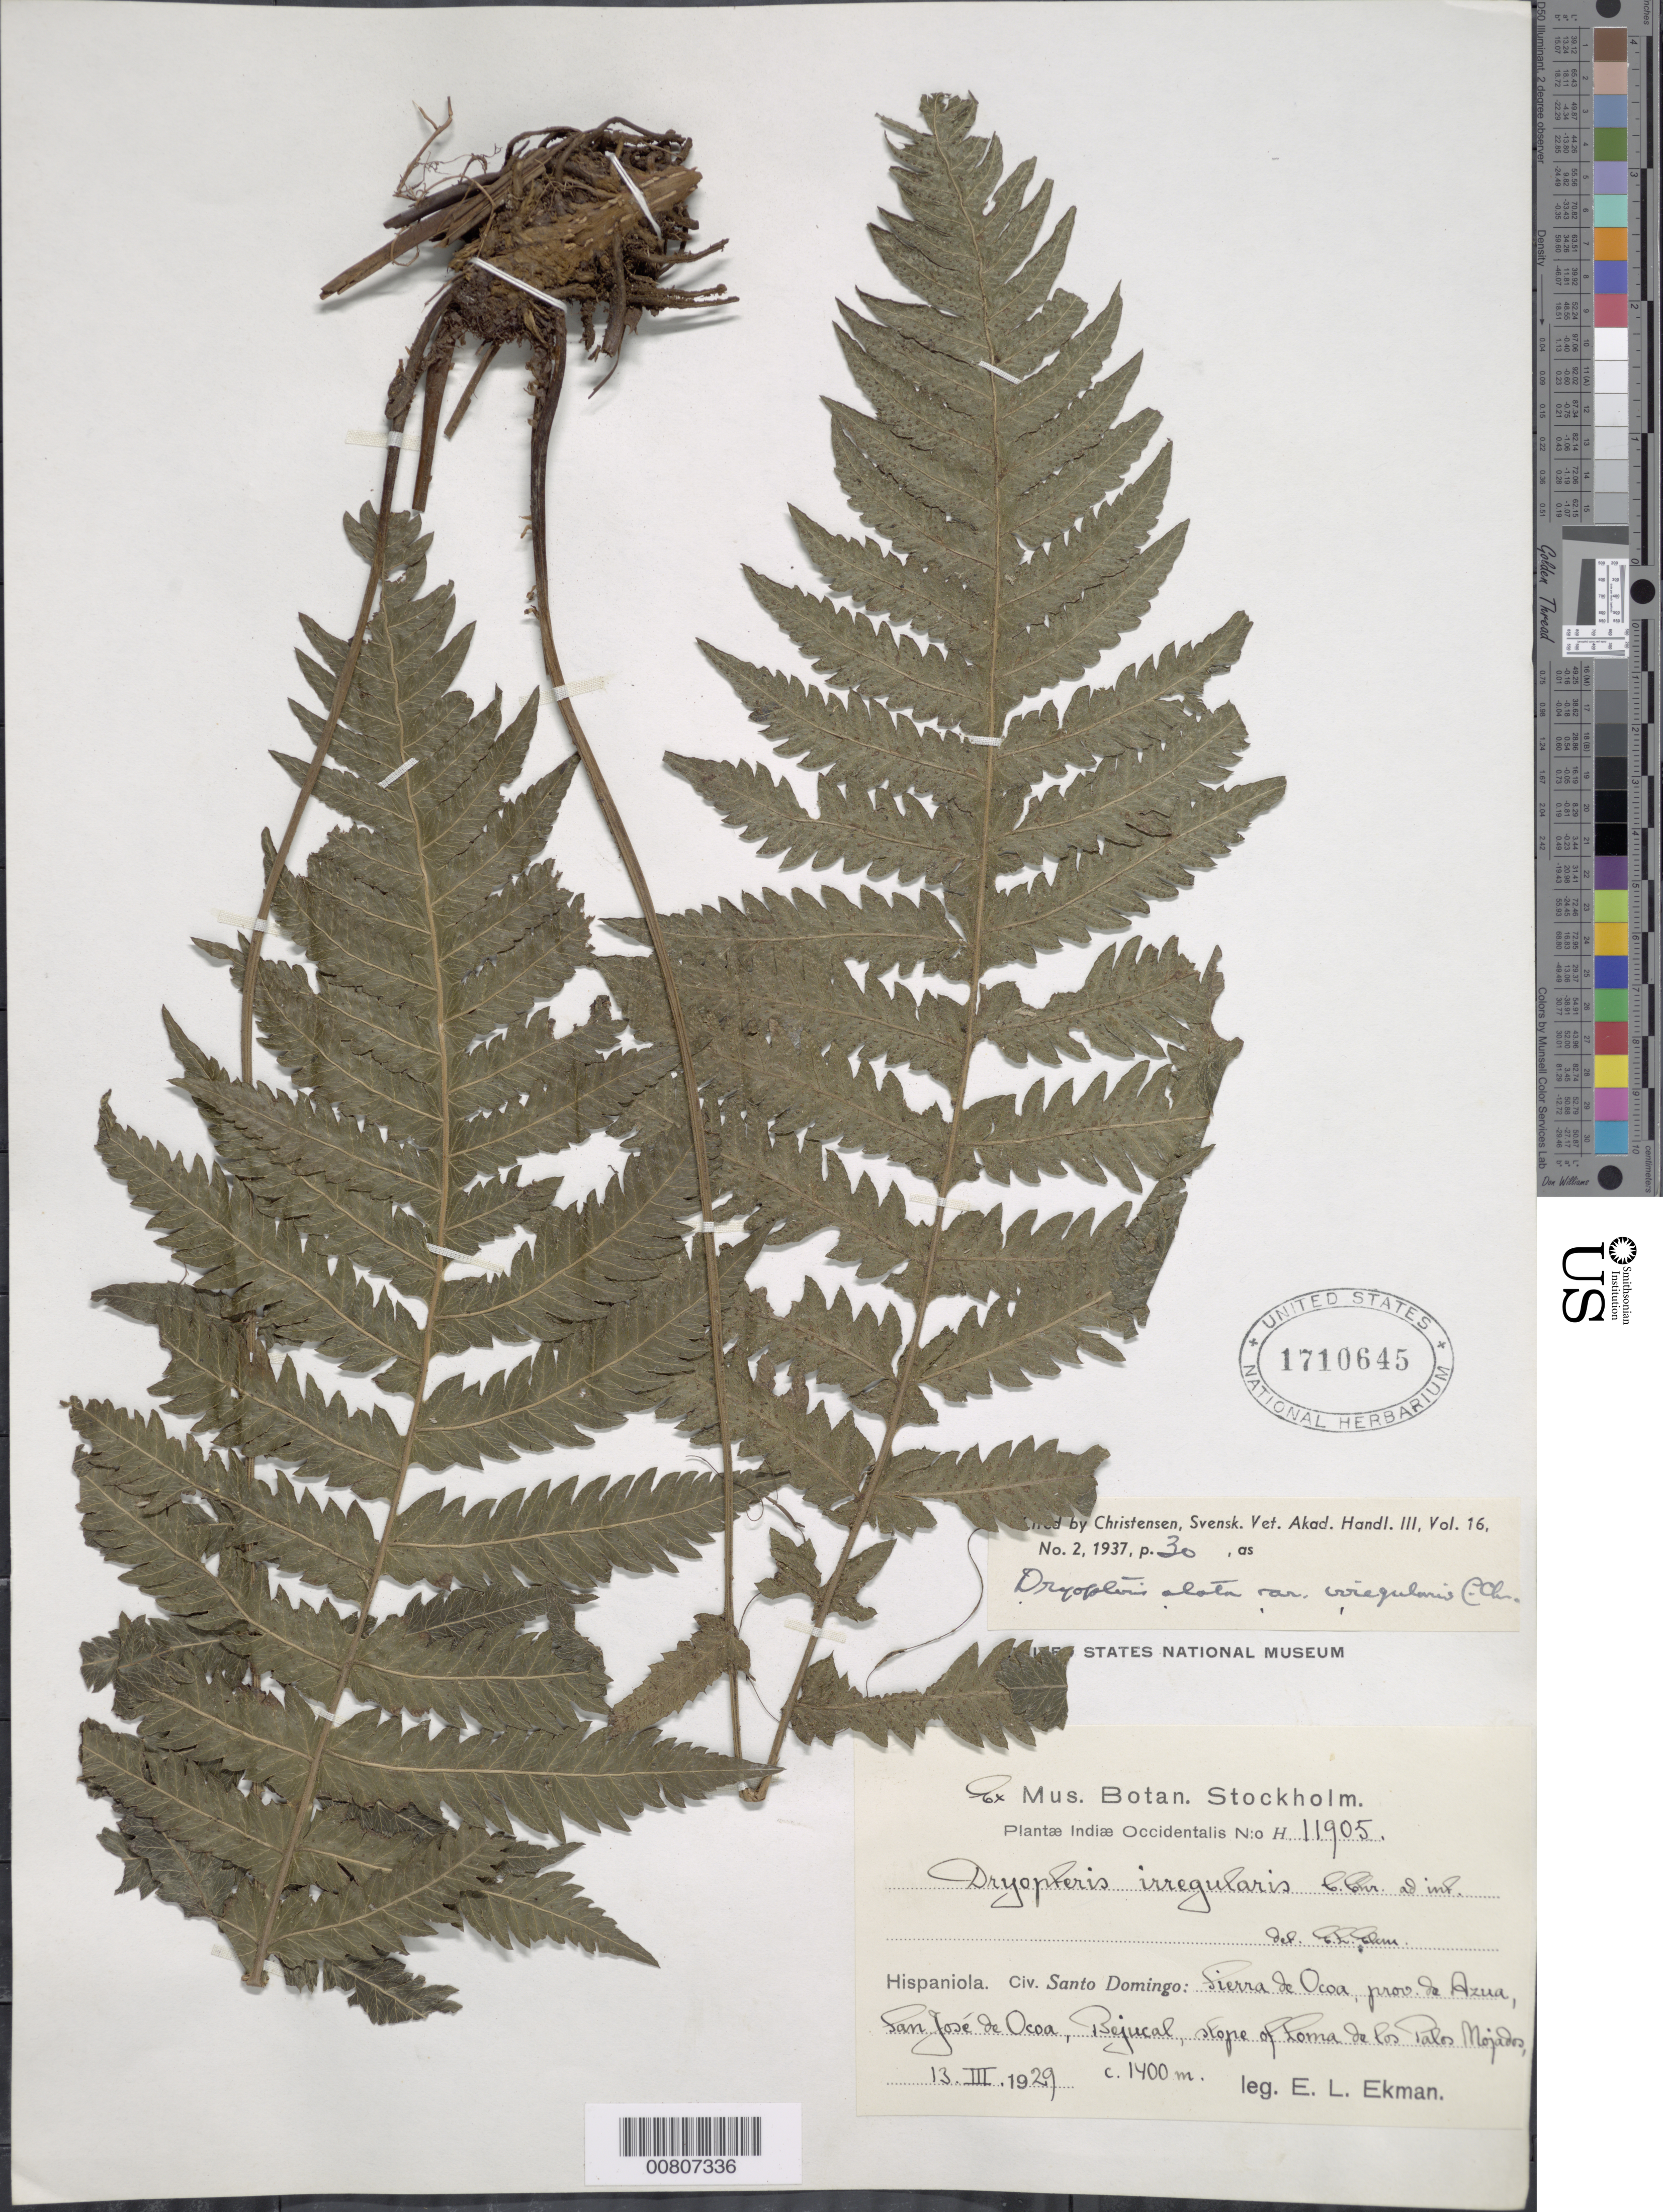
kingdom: Plantae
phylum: Tracheophyta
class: Polypodiopsida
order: Polypodiales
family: Thelypteridaceae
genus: Goniopteris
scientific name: Goniopteris alata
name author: (L.) Ching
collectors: E. L. Ekman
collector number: H 11905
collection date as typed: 13 Mar 1929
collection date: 1929-03-13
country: Dominican Republic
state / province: Azua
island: Hispaniola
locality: Sierra de Ocoa, San José de Ocoa, Bejucal, slope of Loma de los Palos Mojados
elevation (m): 1400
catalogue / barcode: US 1710645